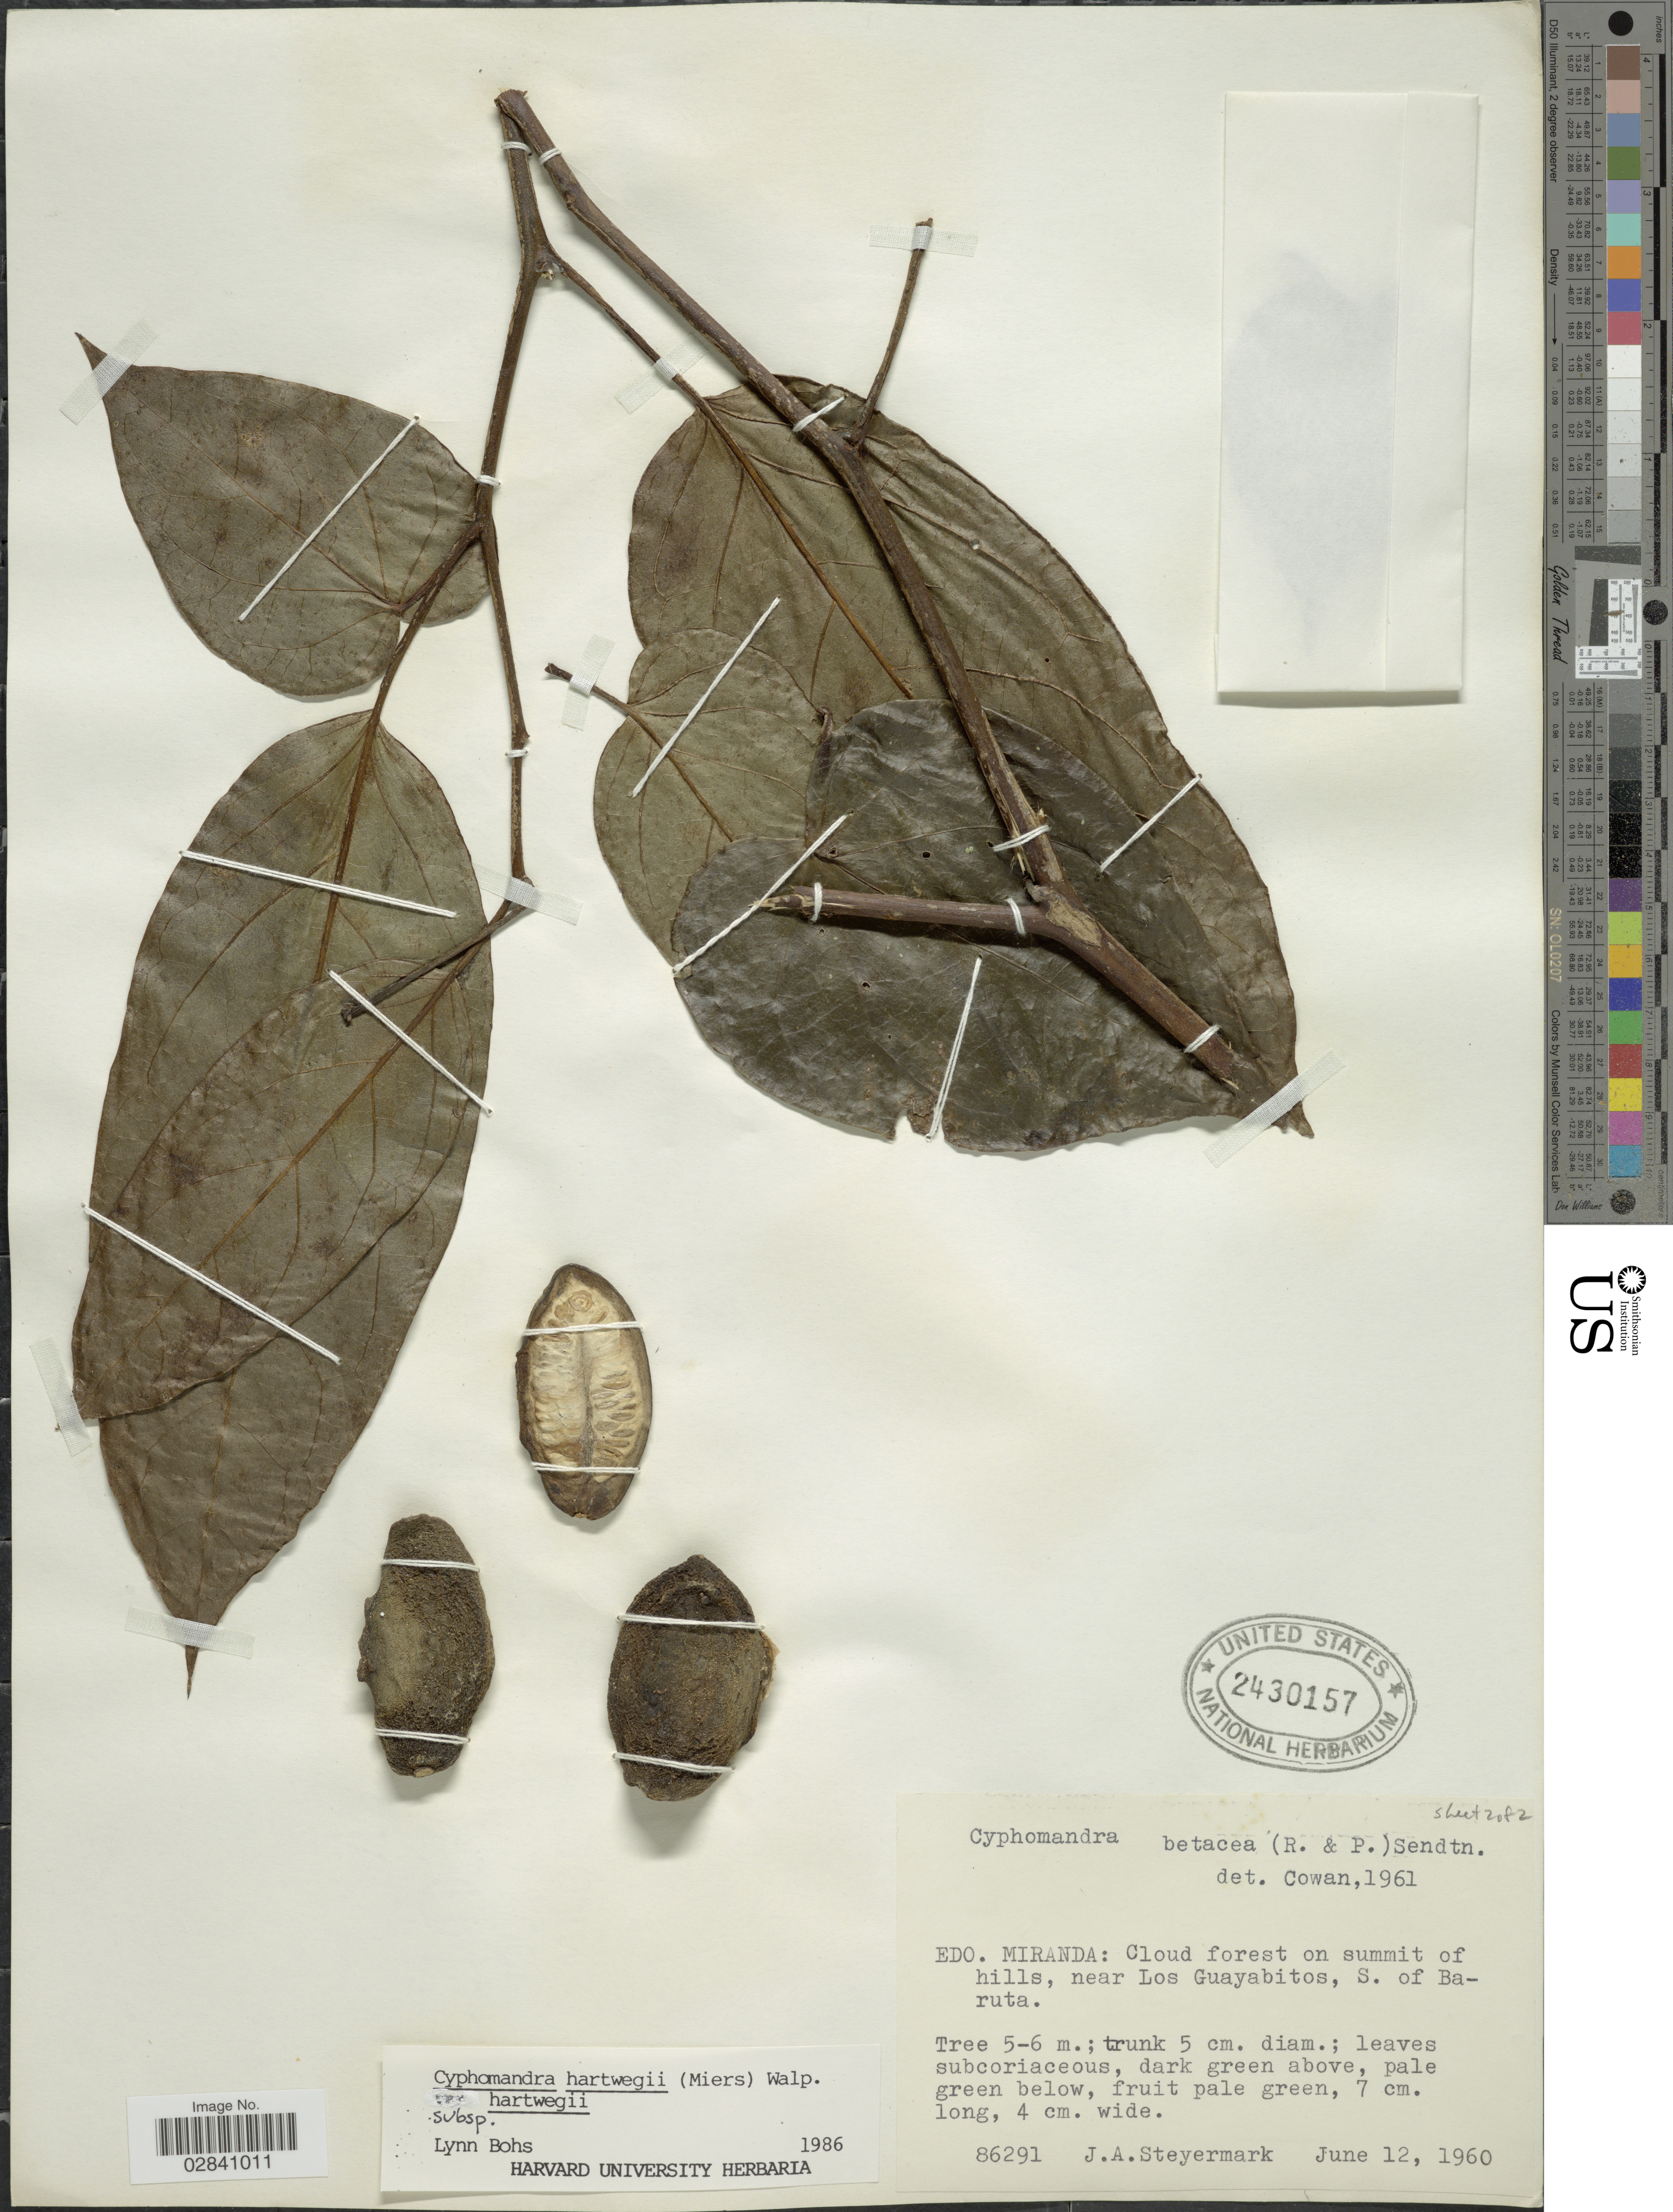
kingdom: Plantae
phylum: Tracheophyta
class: Magnoliopsida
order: Solanales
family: Solanaceae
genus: Cyphomandra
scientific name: Cyphomandra hartwegii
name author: (Miers) Sendtn. ex Walp.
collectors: J. Steyermark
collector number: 86291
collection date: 1960-06-12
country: Venezuela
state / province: Miranda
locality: Edo. Miranda: cloud forest on summit of hills, near Los Guayabitos, S. of Baruta.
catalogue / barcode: US 2430157